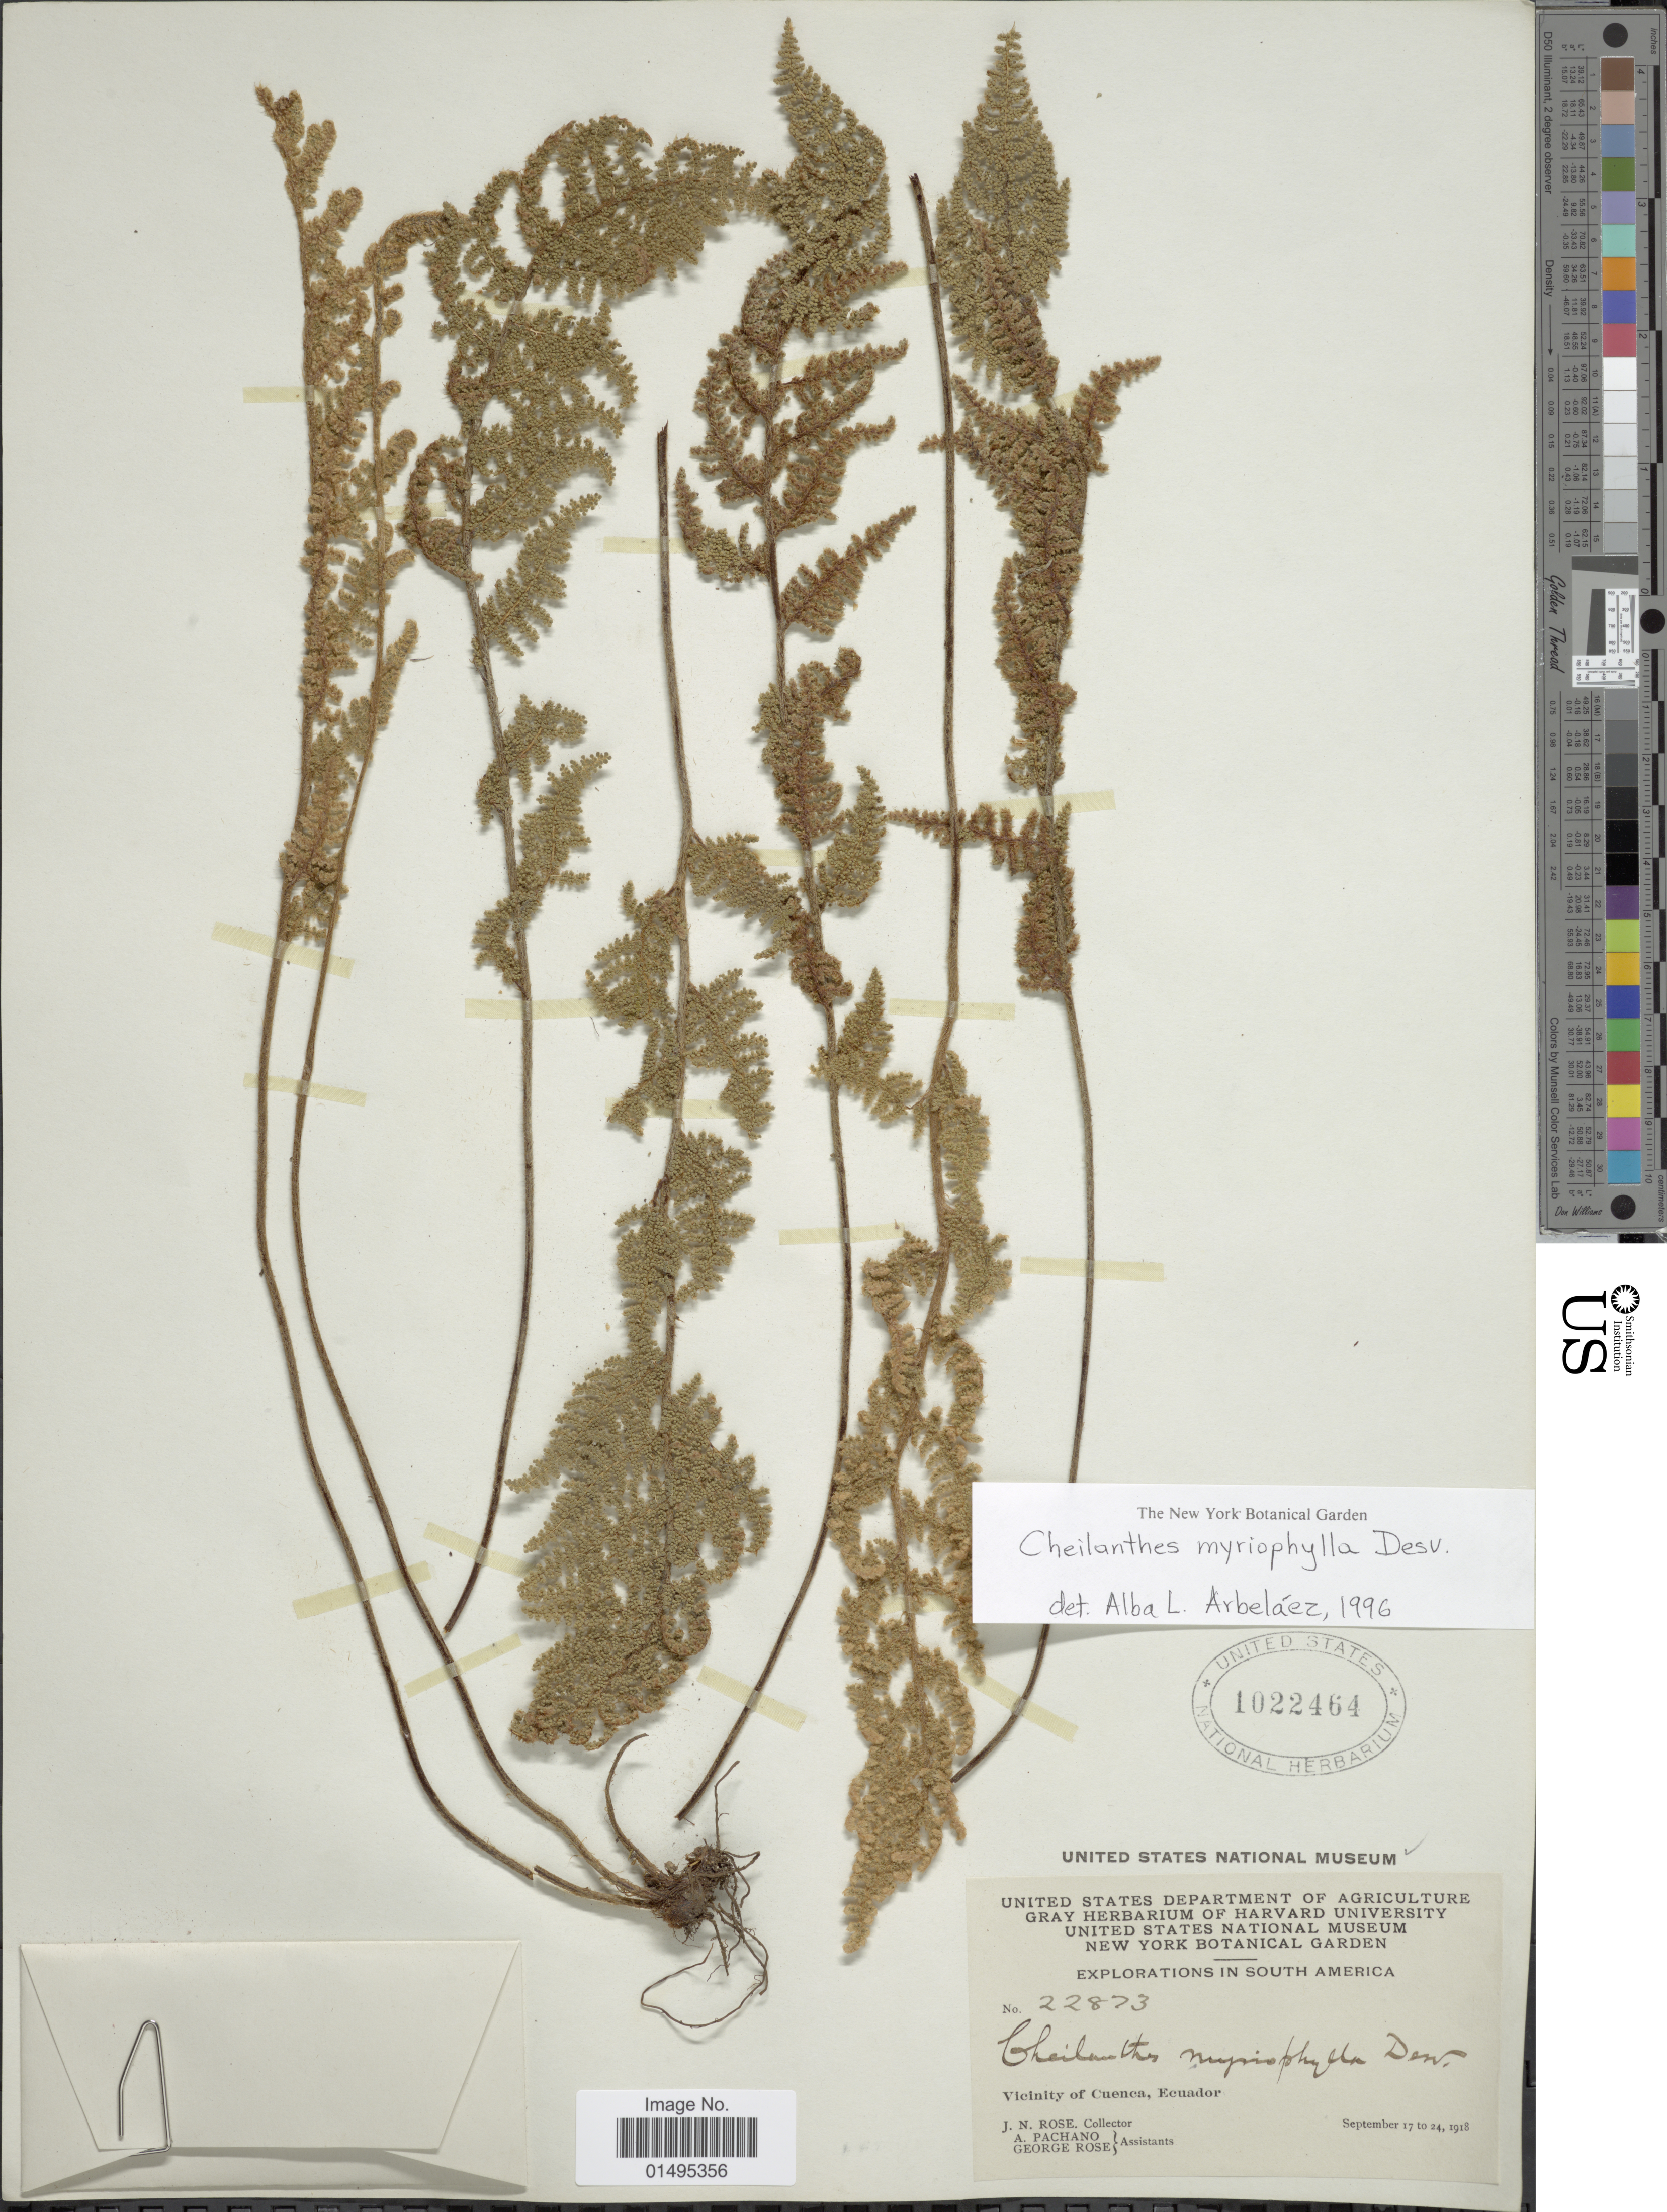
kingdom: Plantae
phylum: Tracheophyta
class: Polypodiopsida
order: Polypodiales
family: Pteridaceae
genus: Myriopteris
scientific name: Myriopteris myriophylla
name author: (Desv.) J. Sm.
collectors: J. N. Rose, A. Pachano & G. Rose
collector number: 22873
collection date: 1918-09-17/1918-09-24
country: Ecuador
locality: Explorations in South America, Vicinity of Cuenca, Ecuador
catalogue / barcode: US 1022464